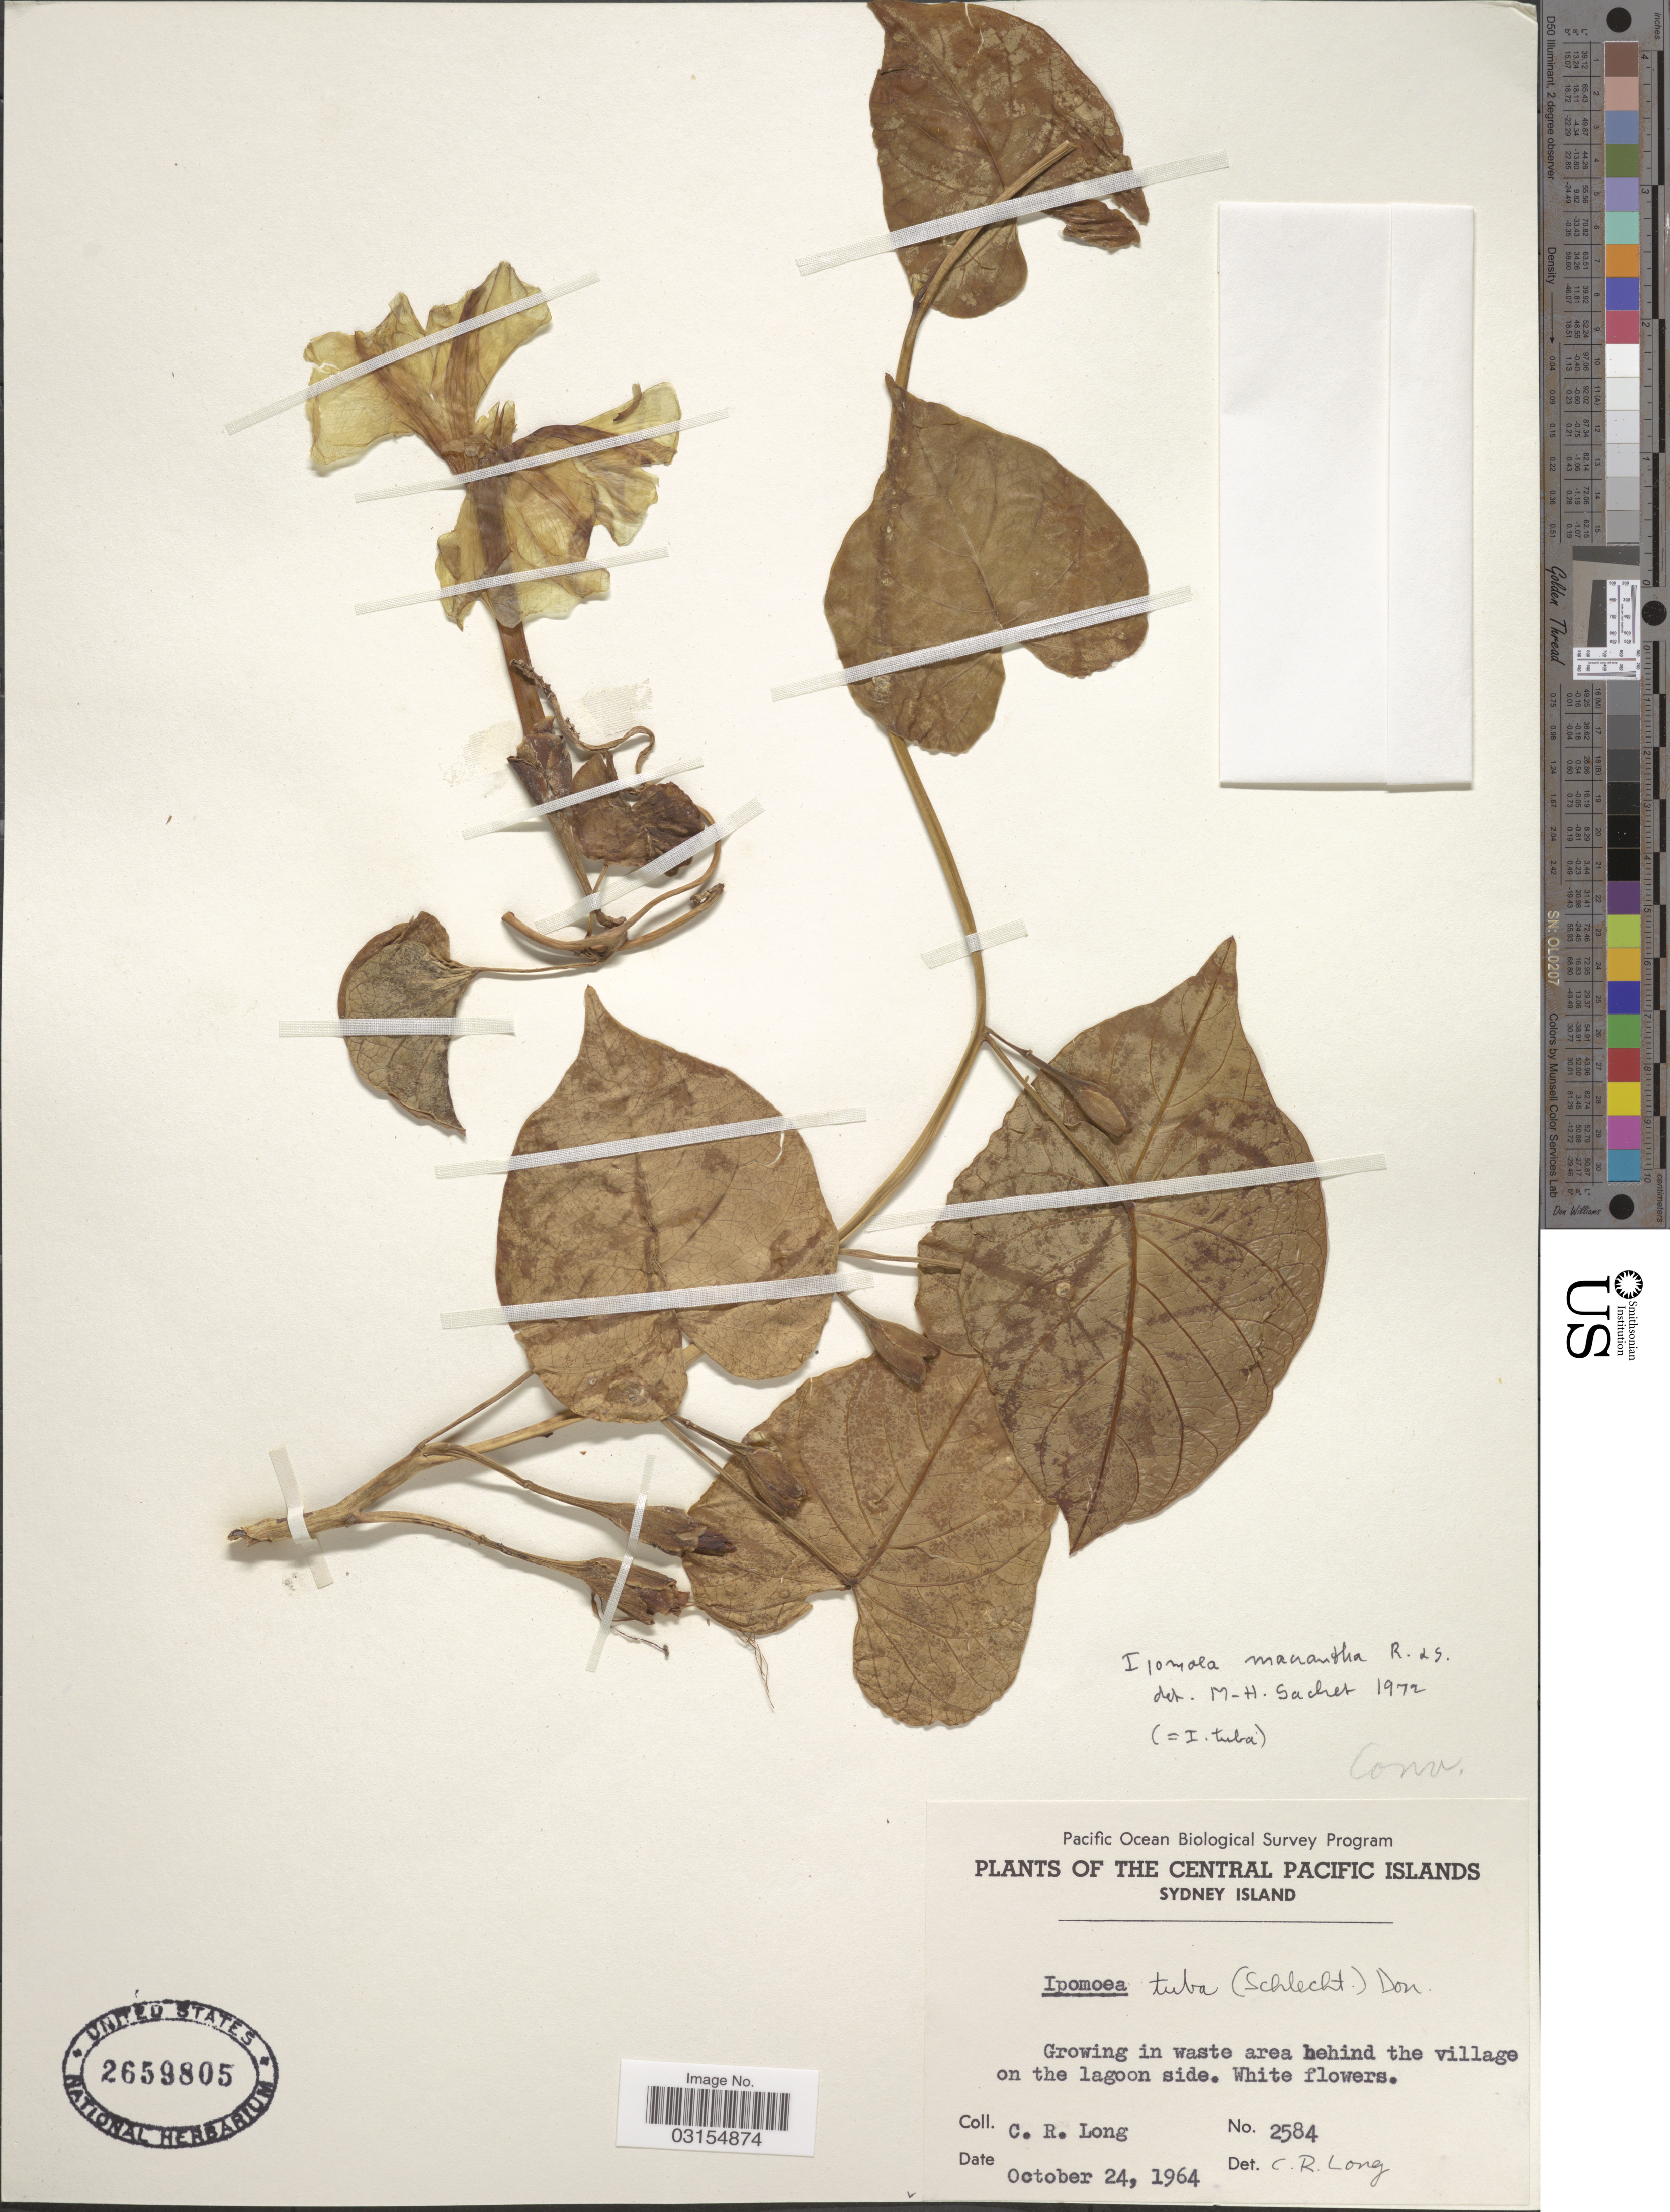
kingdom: Plantae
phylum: Tracheophyta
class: Magnoliopsida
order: Solanales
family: Convolvulaceae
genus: Ipomoea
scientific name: Ipomoea violacea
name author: L.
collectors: C. R. Long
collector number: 2584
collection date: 1964-10-24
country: Kiribati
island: Manra [Sydney] Island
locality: The Central Pacific Islands. Sydney Island. Growing in waste area behind the village on the lagoon side.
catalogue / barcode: US 2659805